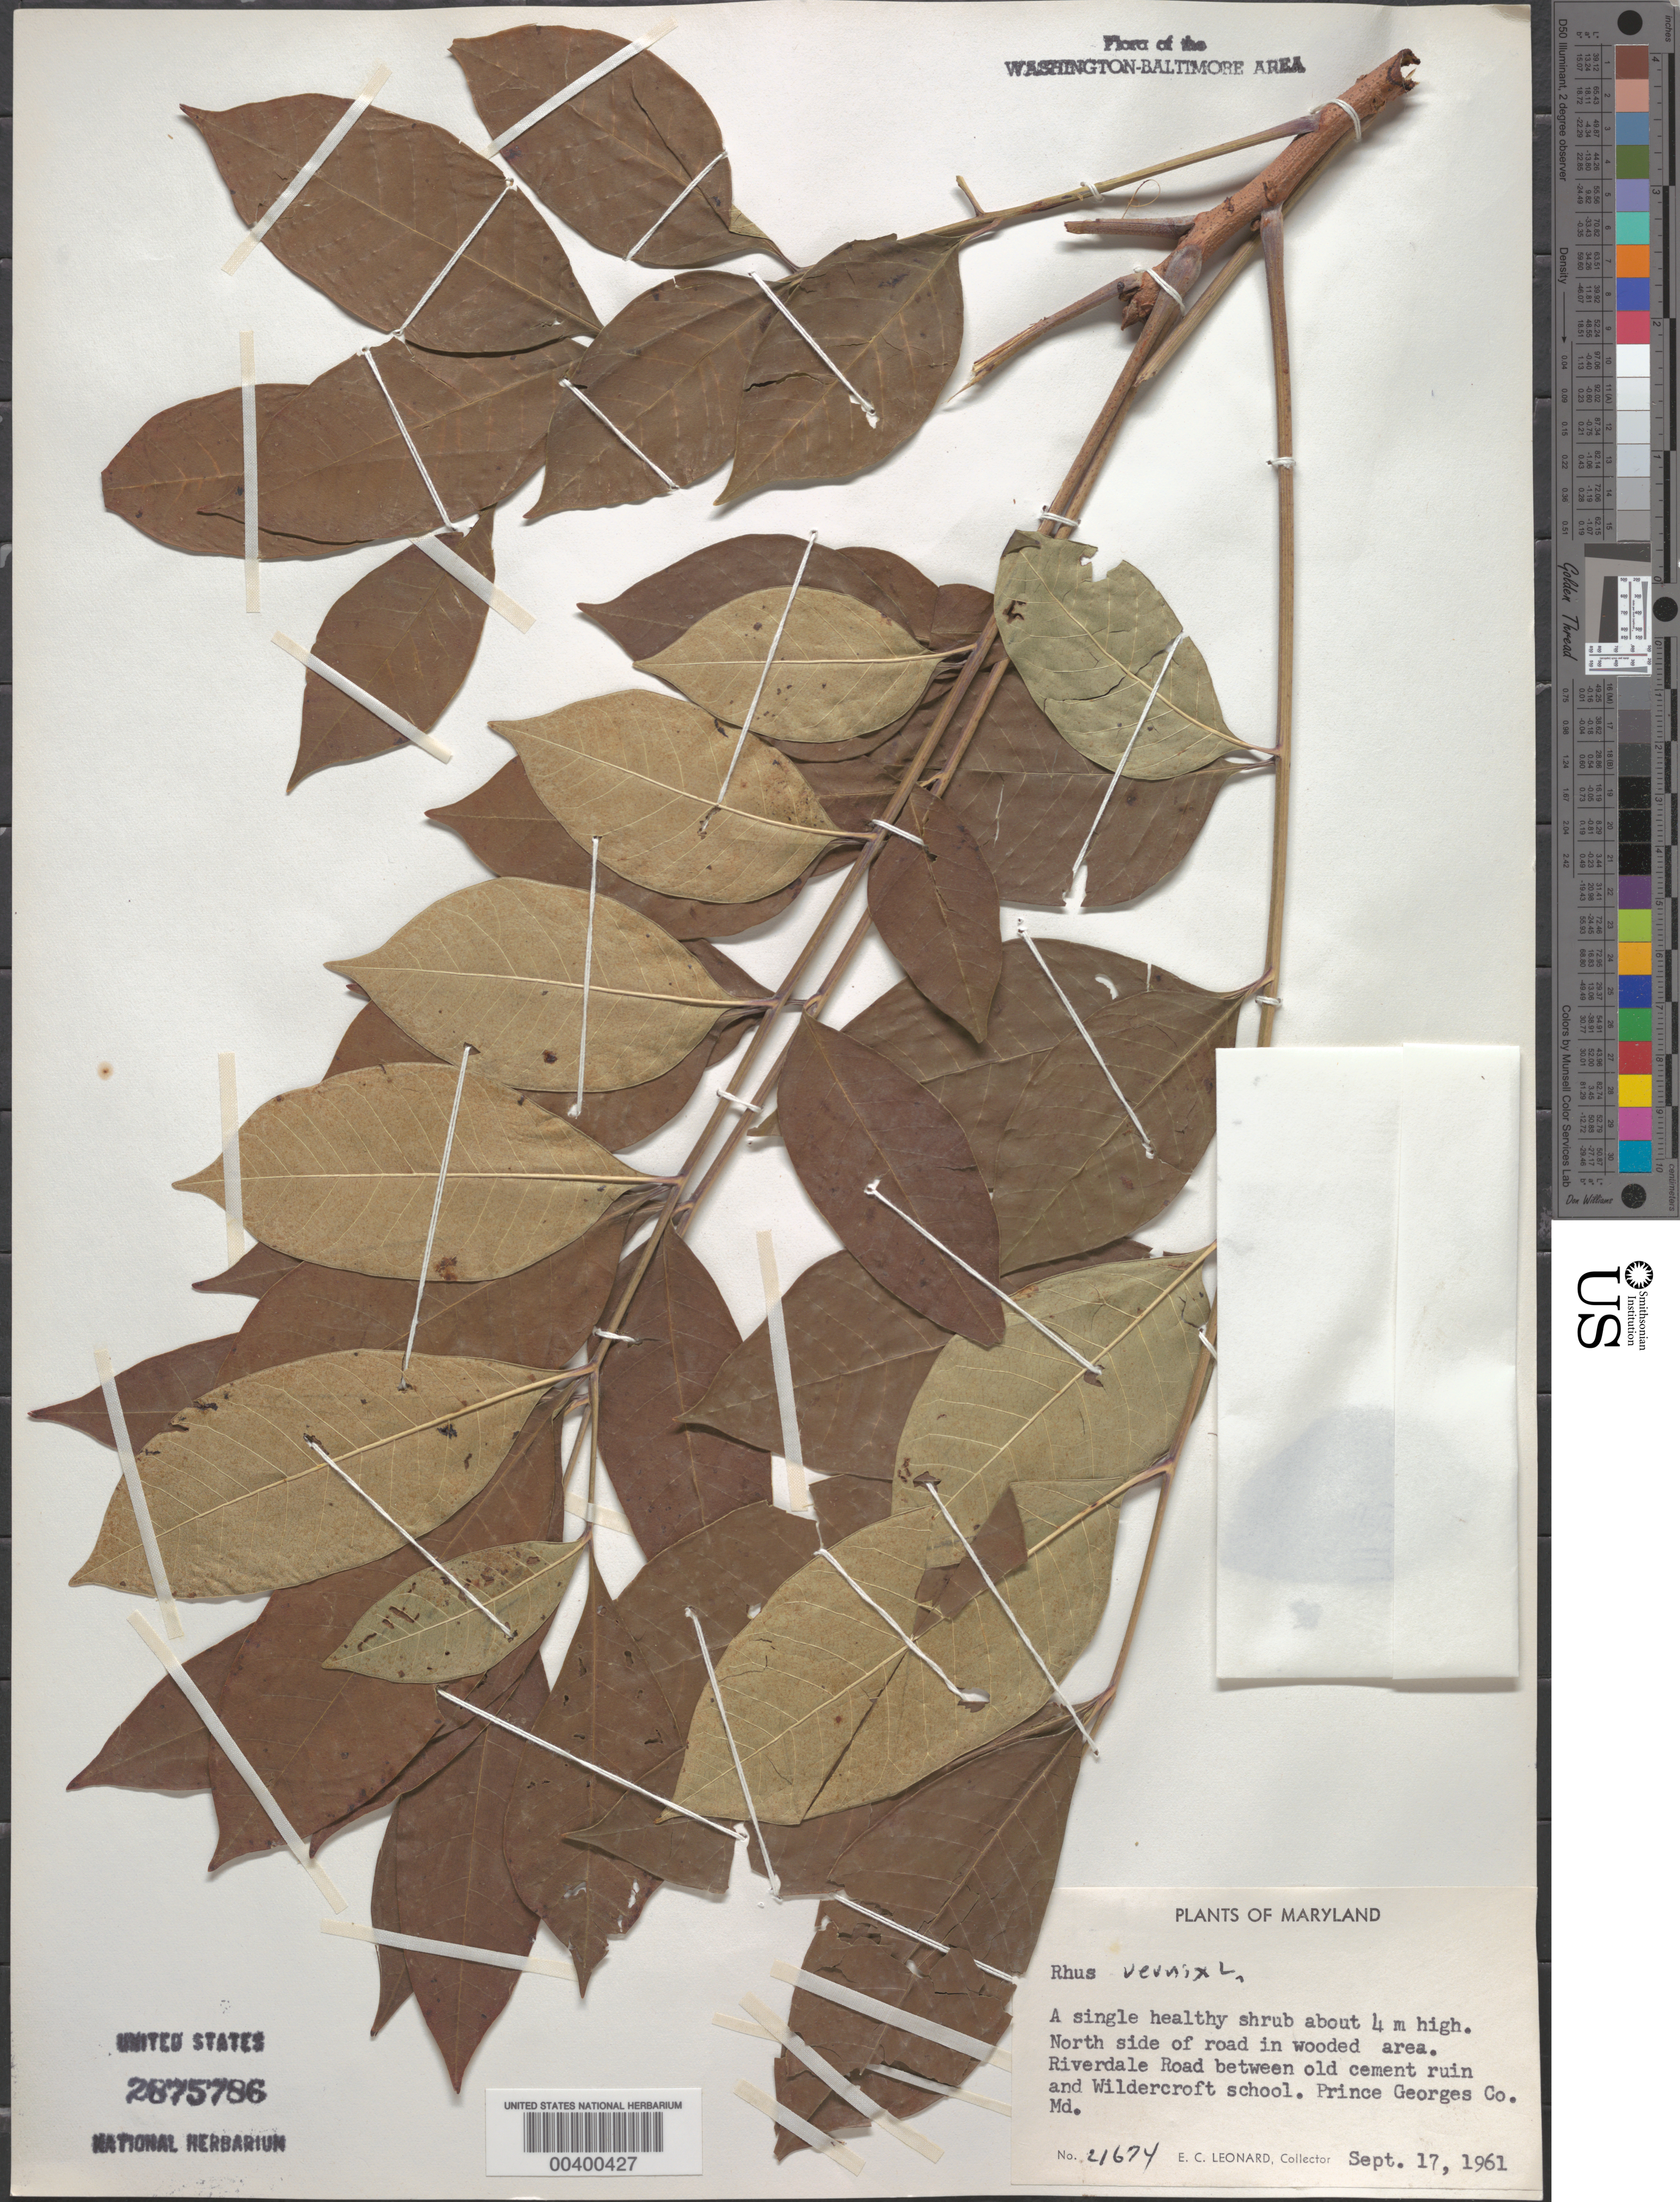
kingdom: Plantae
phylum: Tracheophyta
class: Magnoliopsida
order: Sapindales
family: Anacardiaceae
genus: Toxicodendron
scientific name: Toxicodendron vernix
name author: (L.) Kuntze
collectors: E. C. Leonard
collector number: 21674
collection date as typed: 17 Sep 1961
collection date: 1961-09-17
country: United States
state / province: Maryland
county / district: Prince George's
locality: Riverdale Road near Wildercroft School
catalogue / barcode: US 2875786